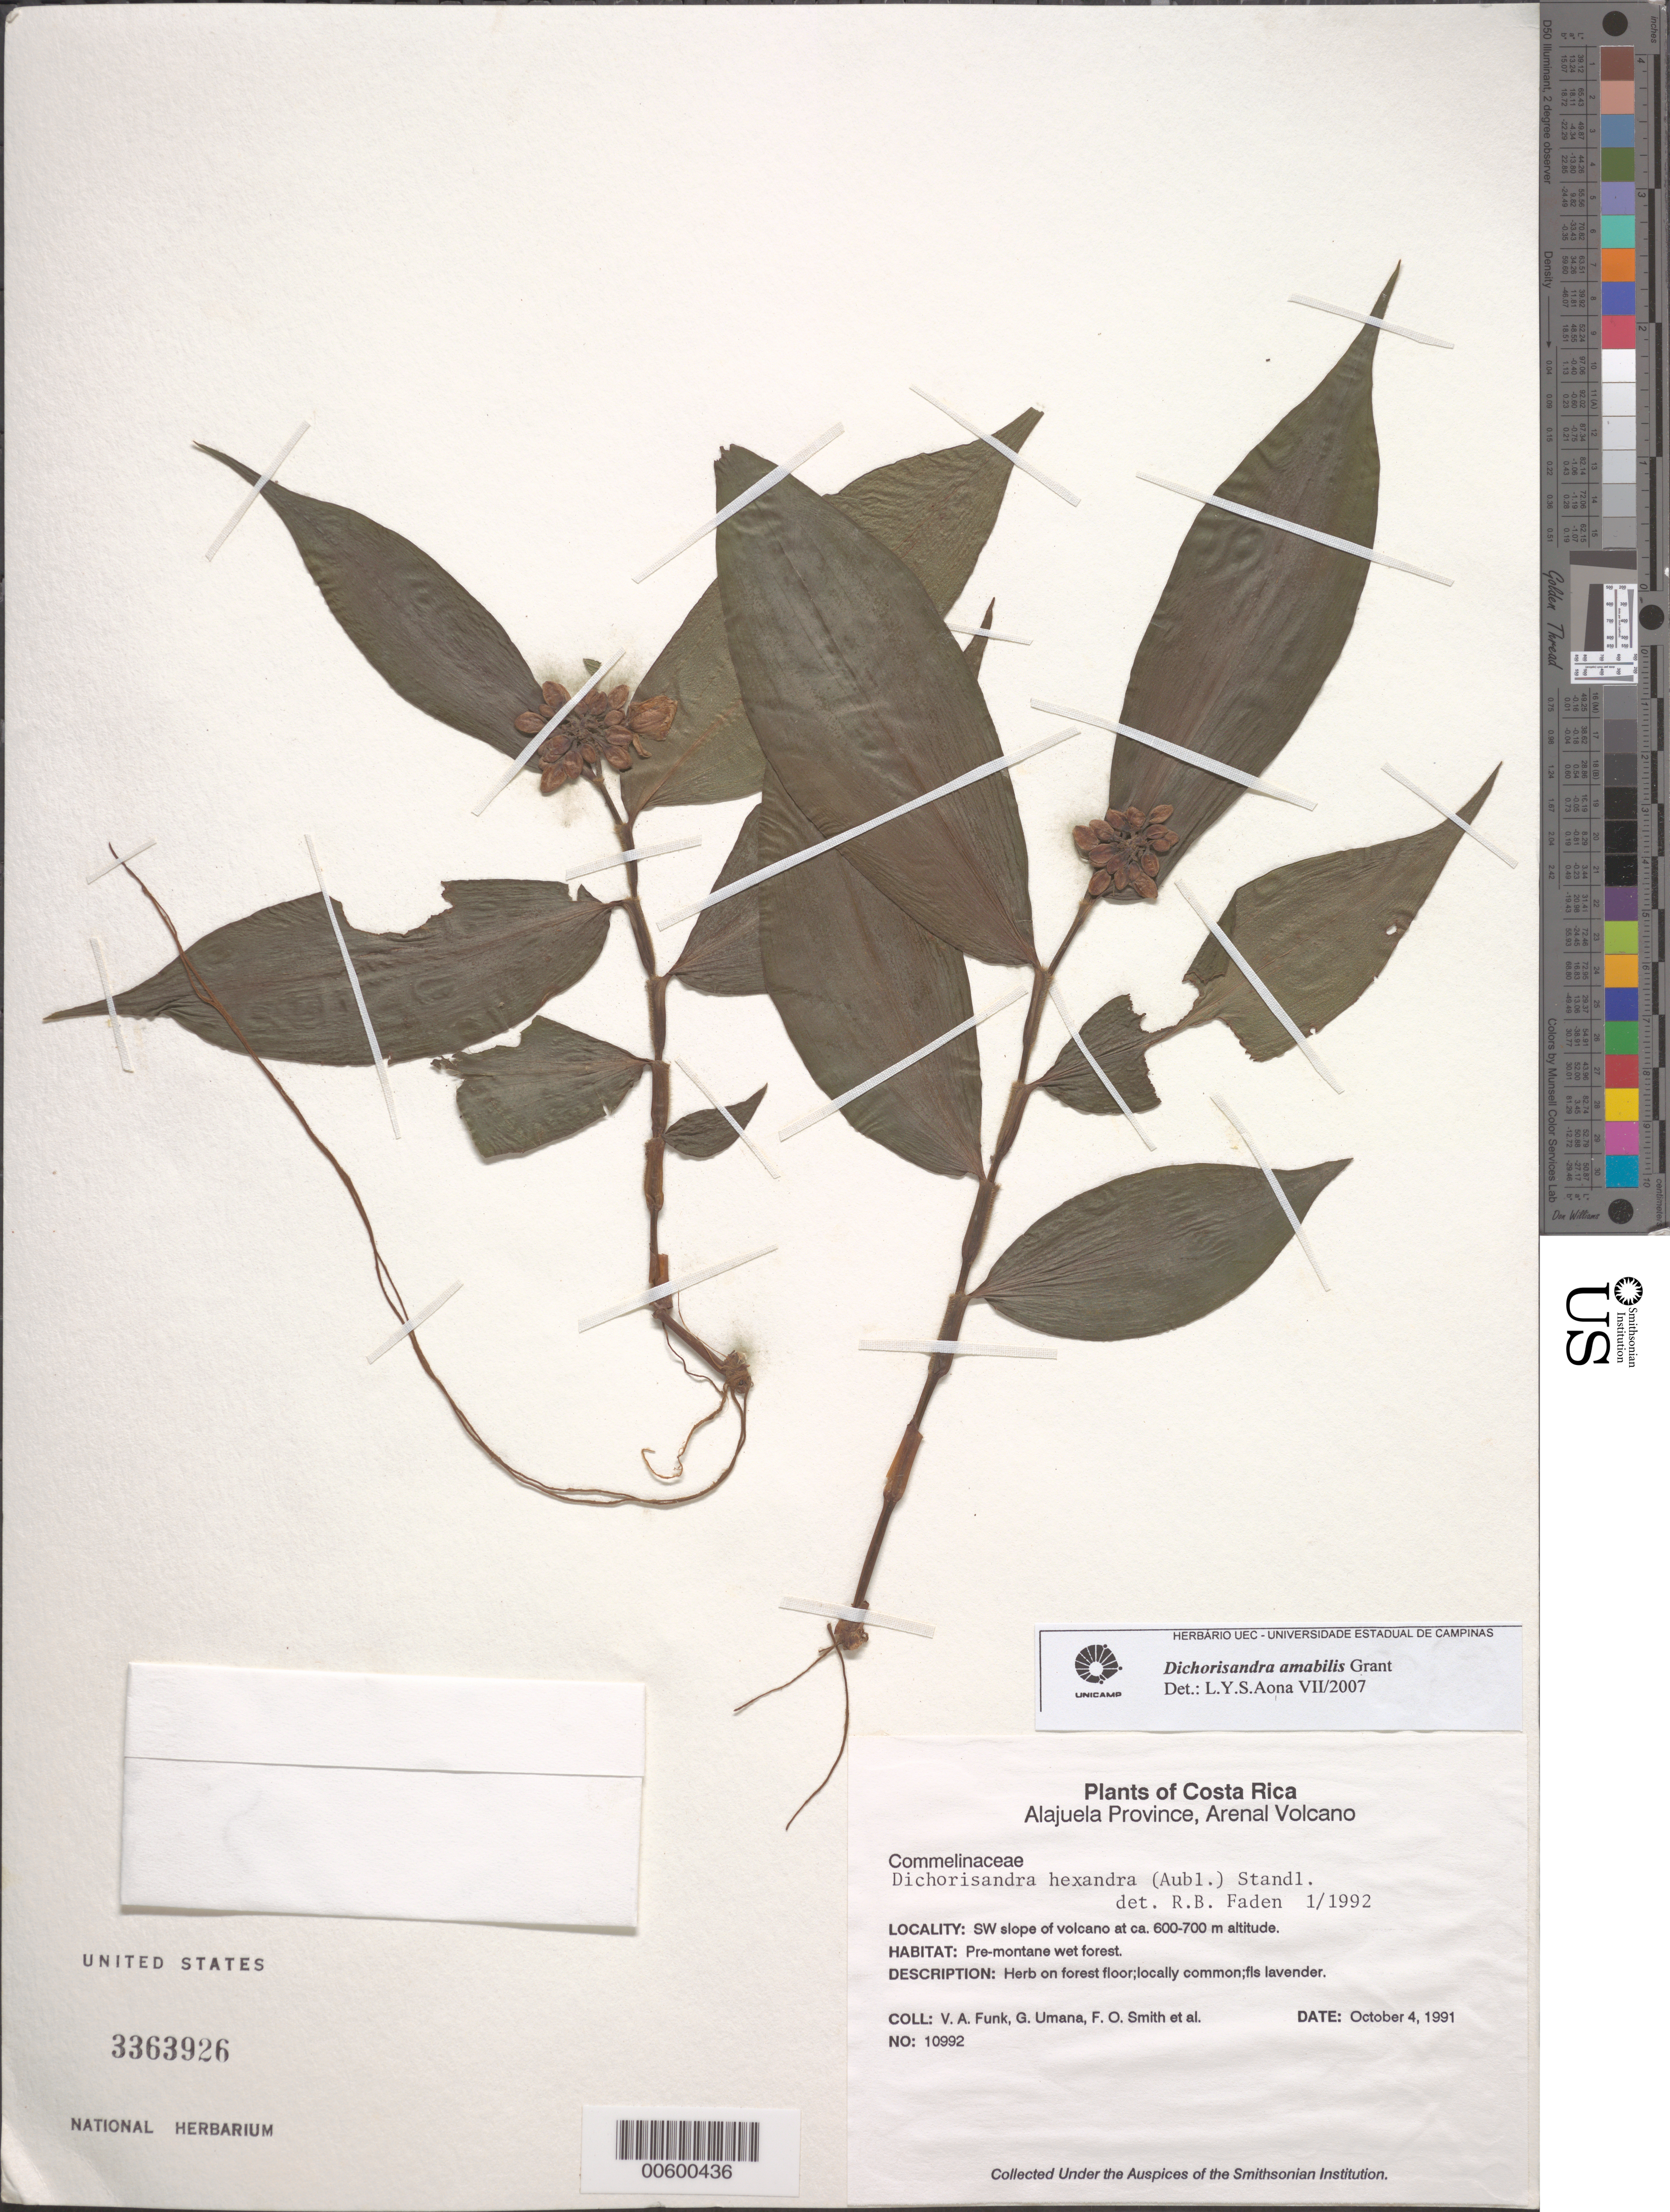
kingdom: Plantae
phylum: Tracheophyta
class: Liliopsida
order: Commelinales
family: Commelinaceae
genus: Dichorisandra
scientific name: Dichorisandra amabilis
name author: J.R. Grant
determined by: Aona, L. Y. S.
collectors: V. Funk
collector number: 10992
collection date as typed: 04 Oct 1991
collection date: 1991-10-04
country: Costa Rica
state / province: Alajuela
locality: Arenal Volcano, SW slope of volcano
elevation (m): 600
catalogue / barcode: US 3363926